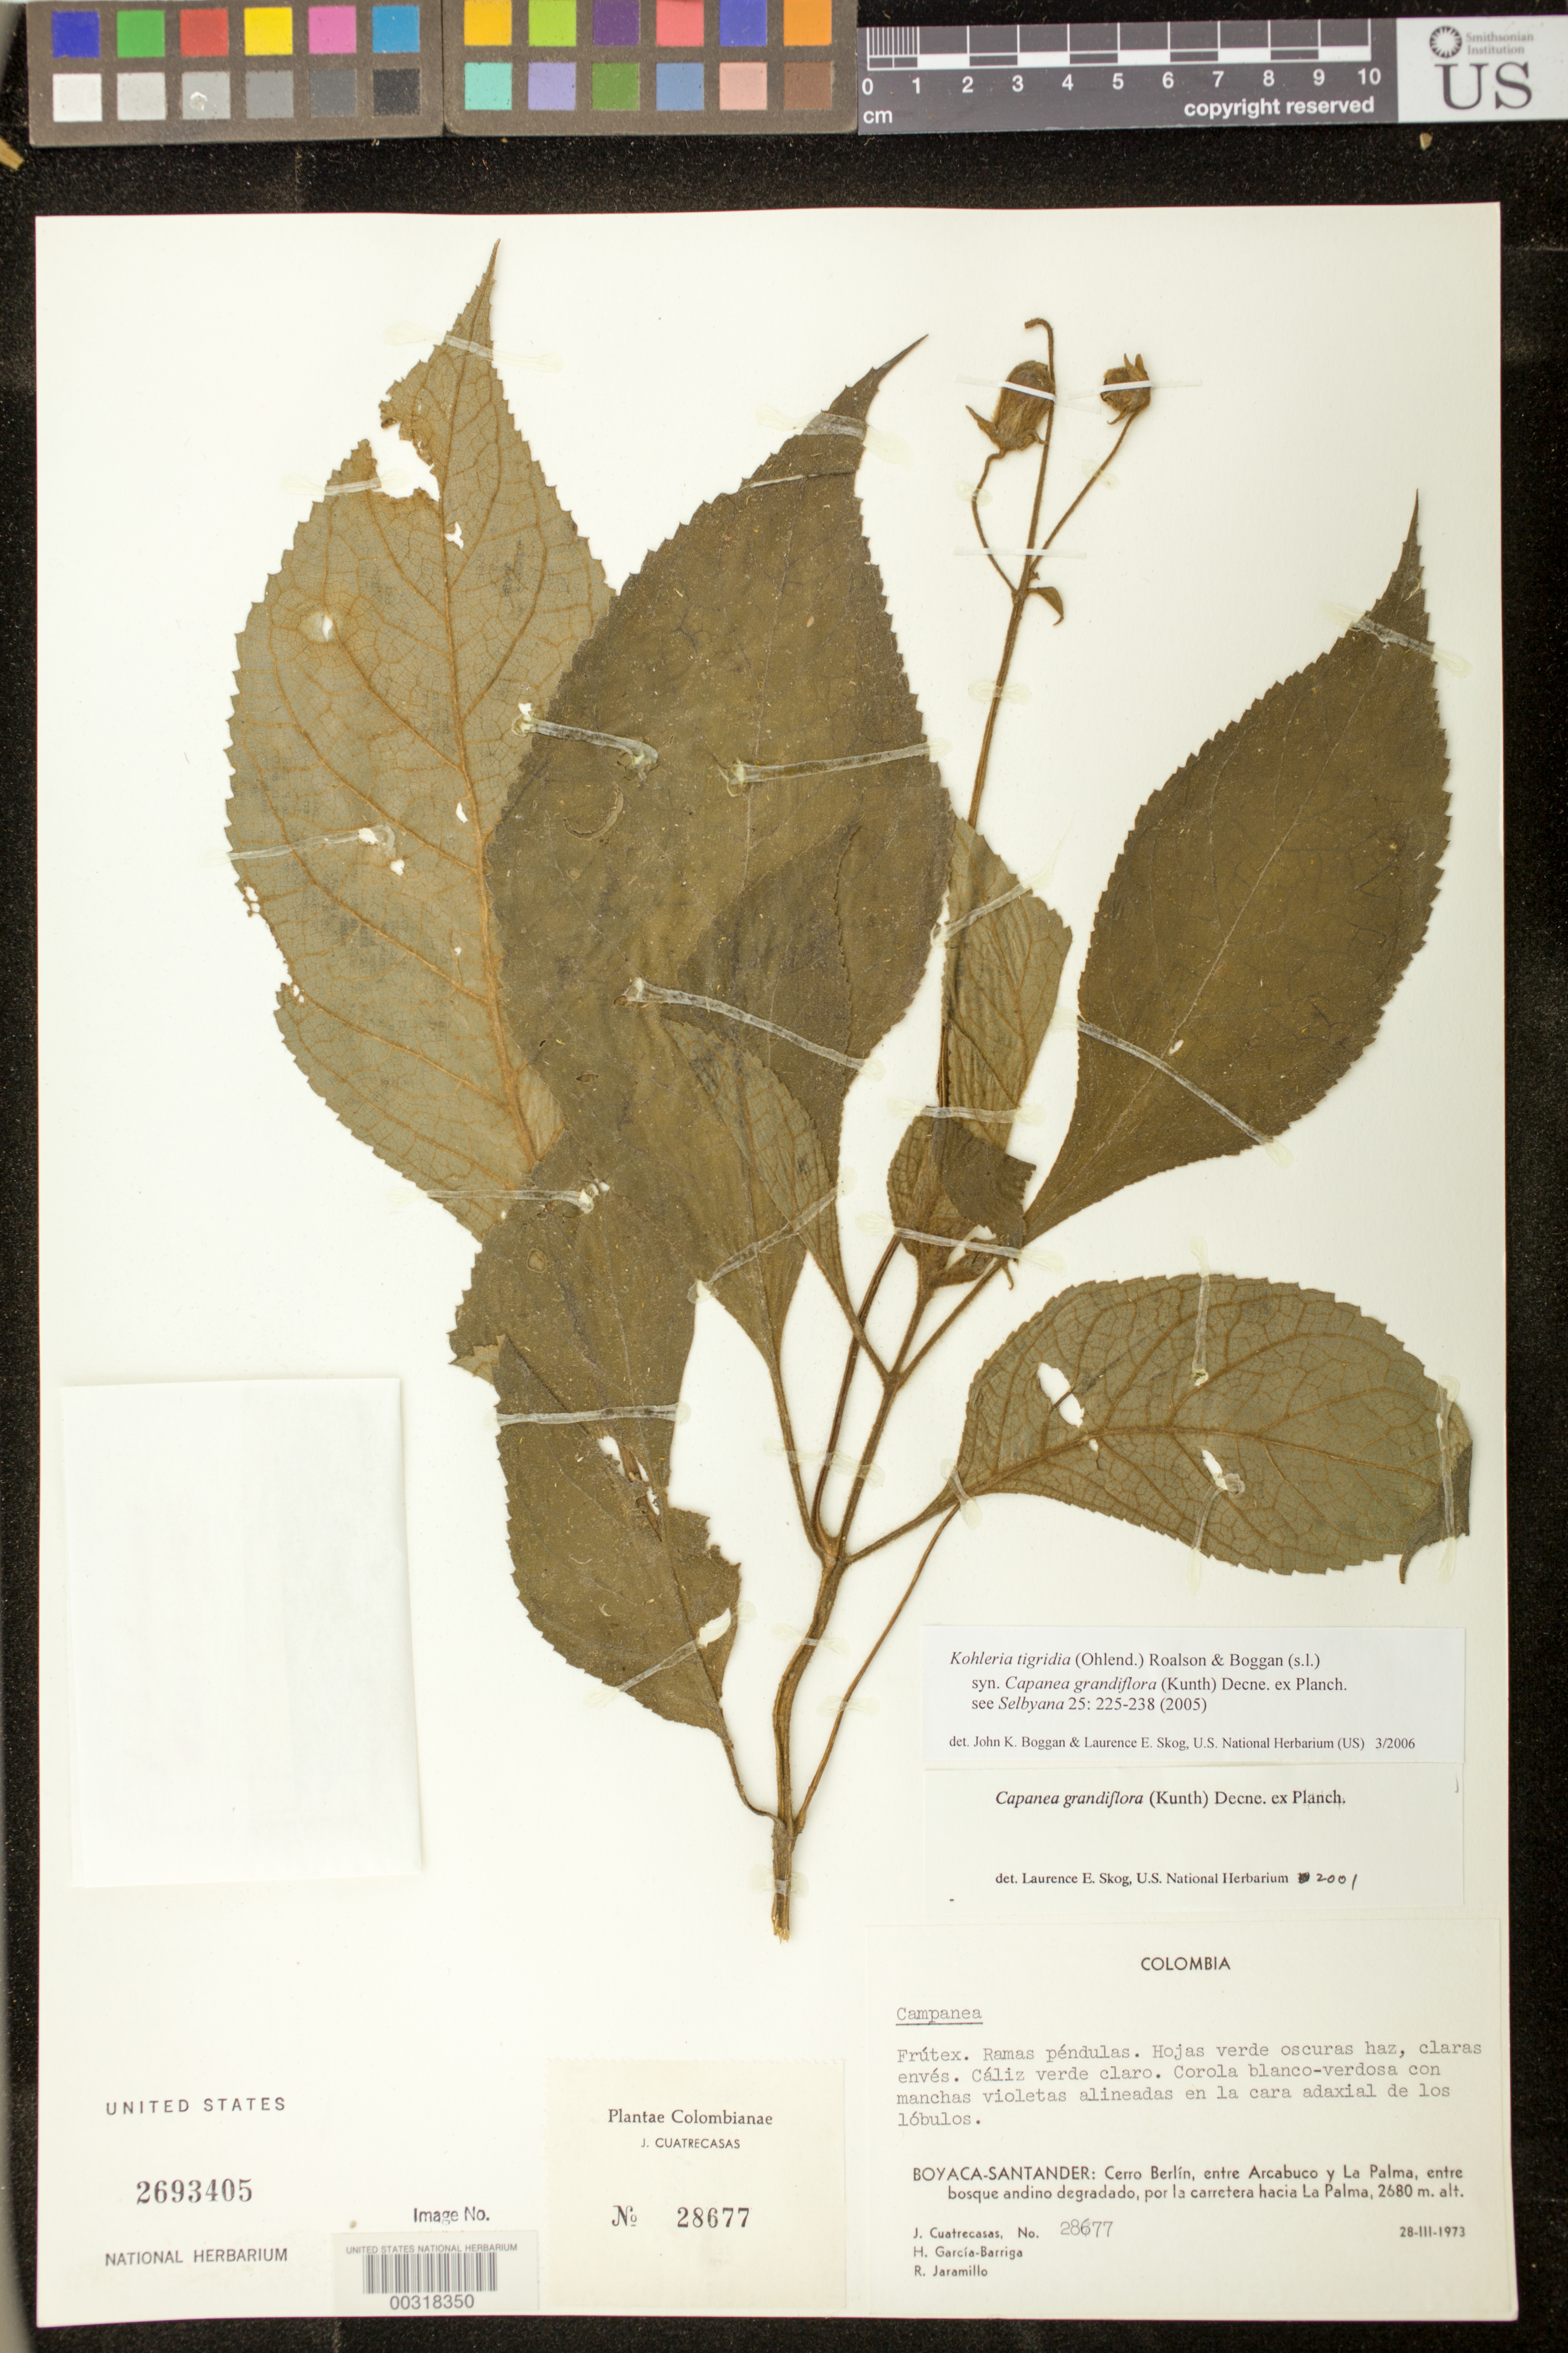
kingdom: Plantae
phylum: Tracheophyta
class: Magnoliopsida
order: Lamiales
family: Gesneriaceae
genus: Kohleria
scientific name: Kohleria tigridia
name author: (Ohlend.) Roalson & Boggan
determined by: Boggan, J. K.; Skog, L. E.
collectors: J. Cuatrecasas, H. García Barriga & R. Jaramillo M.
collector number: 28677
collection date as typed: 28 Mar 1973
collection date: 1973-03-28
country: Colombia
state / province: Boyacá / Santander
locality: Cerro Berlín, entre Arcabuco y La Palma, entre bosque andino degradado, por la carretera hacia La Palma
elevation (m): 2680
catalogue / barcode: US 2693405